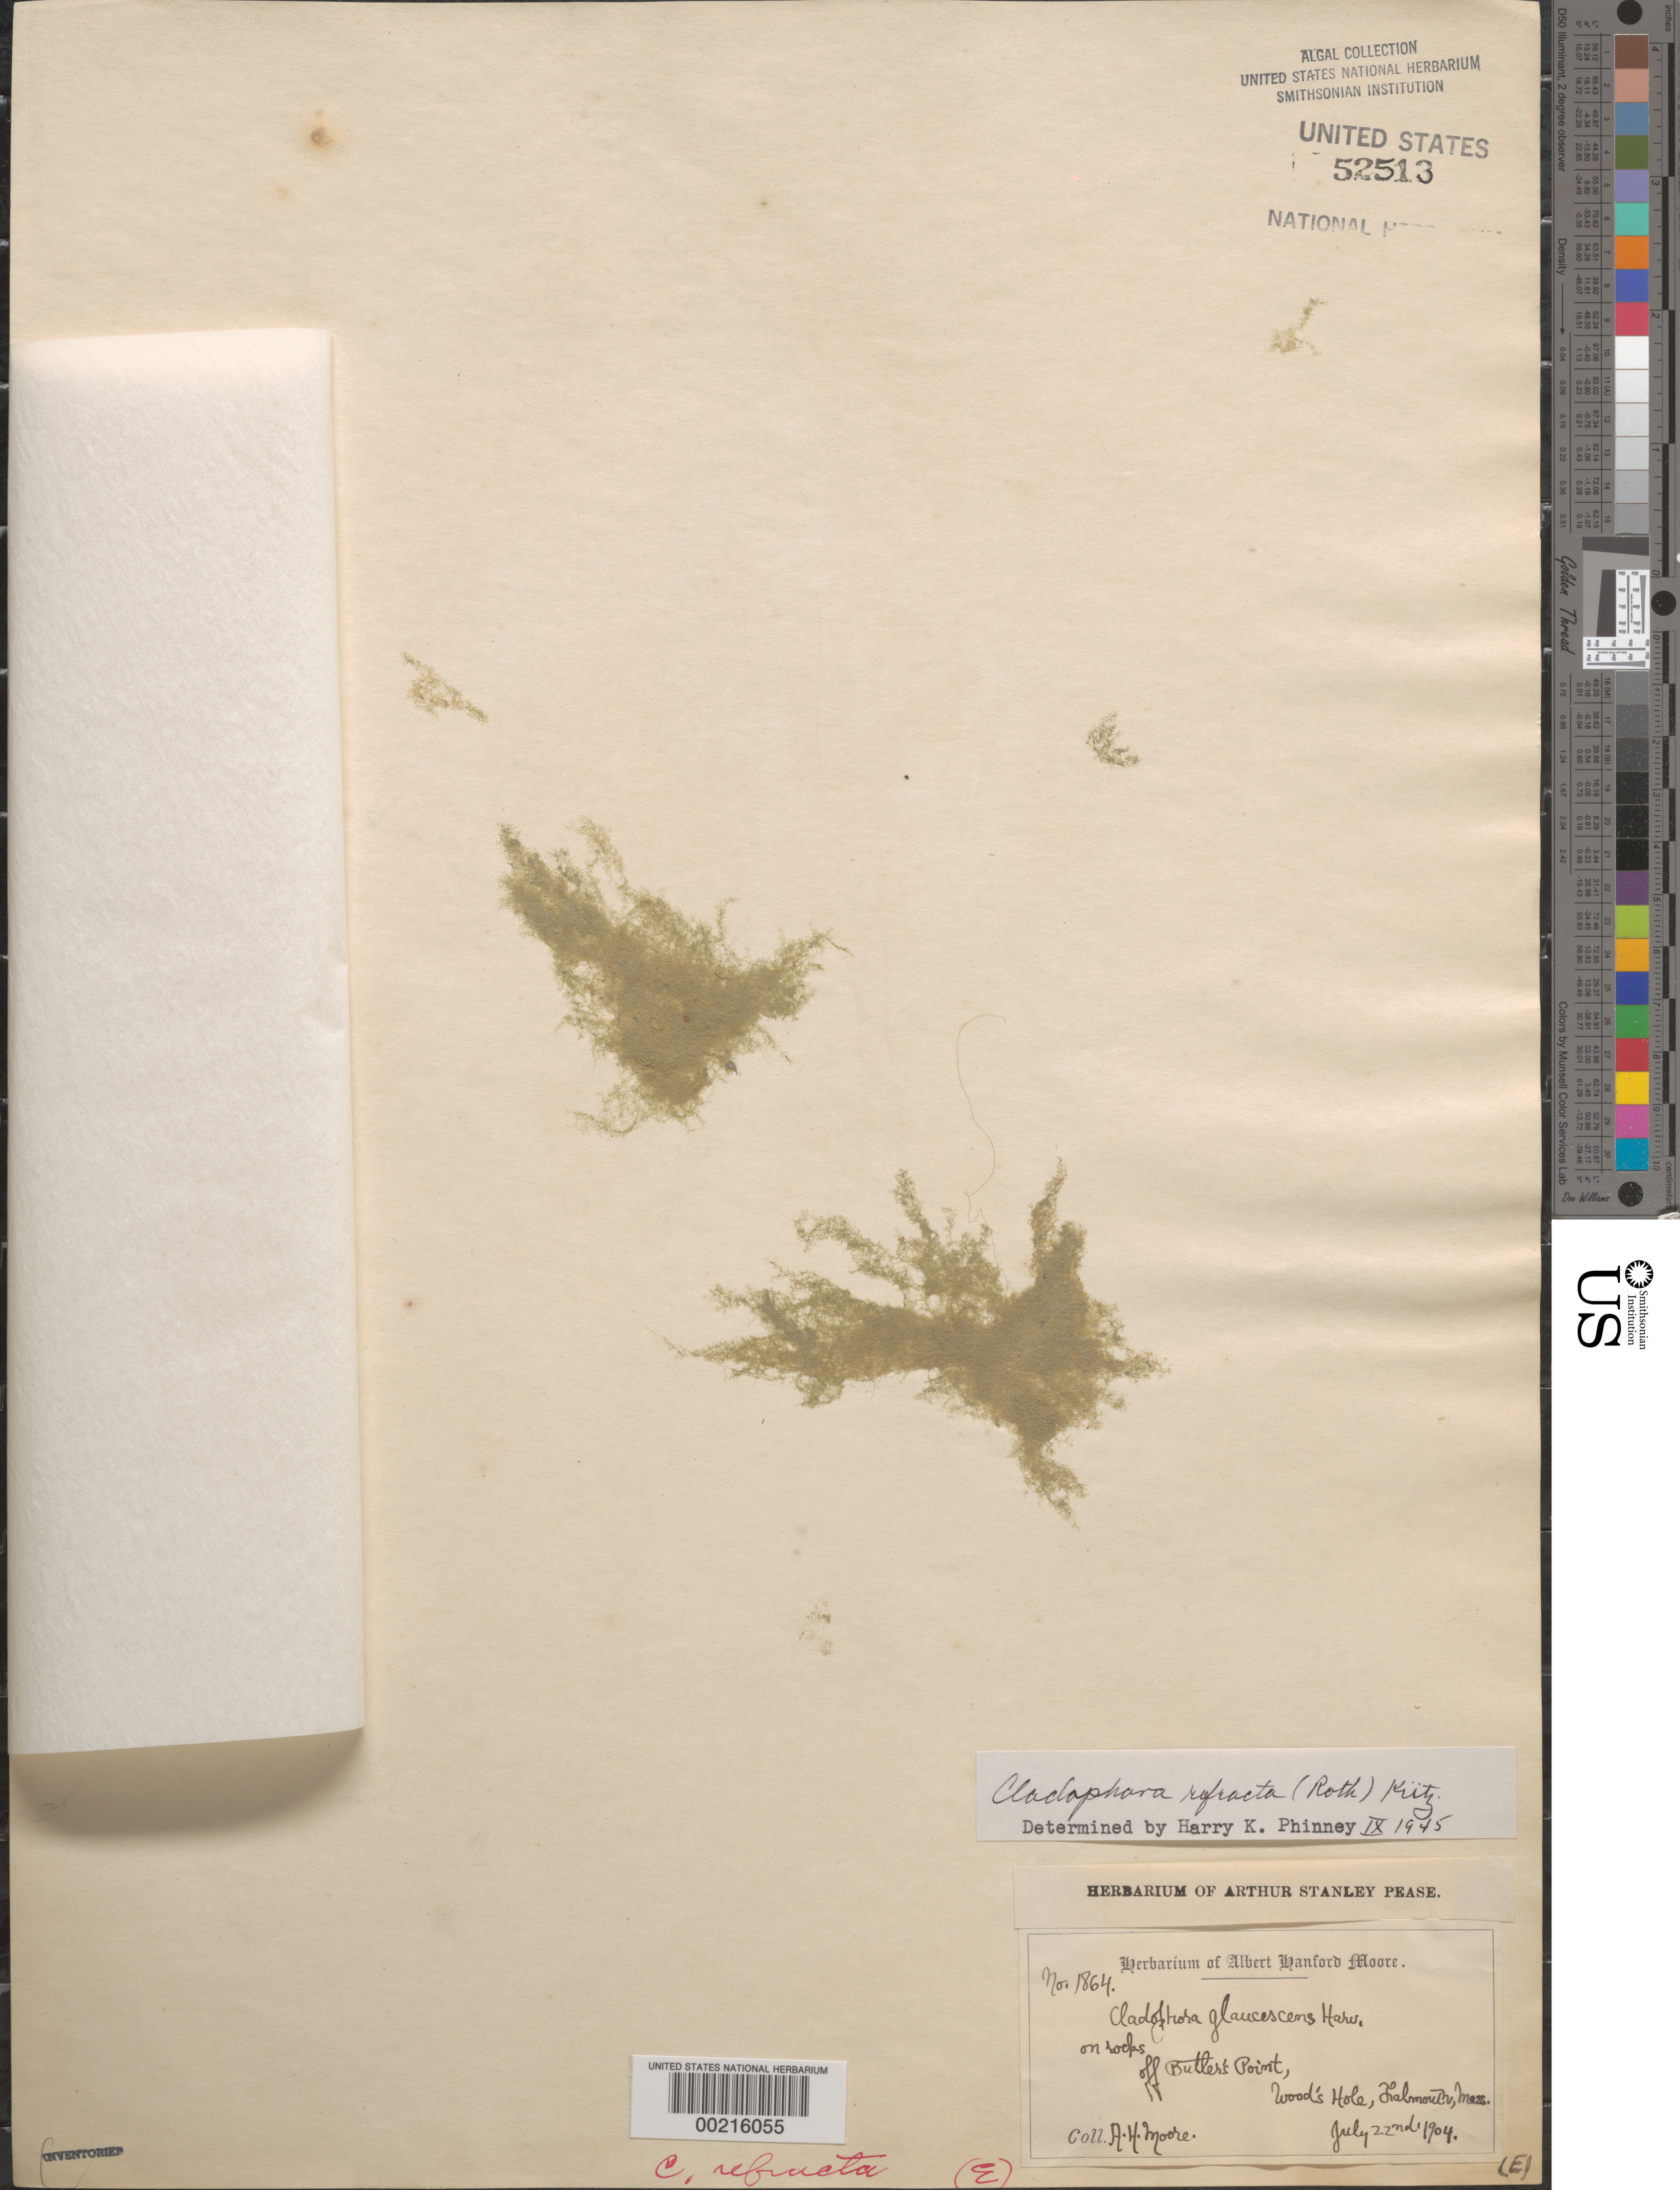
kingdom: Plantae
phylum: Chlorophyta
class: Ulvophyceae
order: Cladophorales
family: Cladophoraceae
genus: Cladophora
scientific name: Cladophora refracta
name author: (Roth) Kütz.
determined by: Phinney, H. K.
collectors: A. H. Moore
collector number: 1864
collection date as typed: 22 Jul 1904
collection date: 1904-07-22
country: United States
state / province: Massachusetts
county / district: Barnstable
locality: Woods Hole, off Butler's Point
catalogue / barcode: US 52513